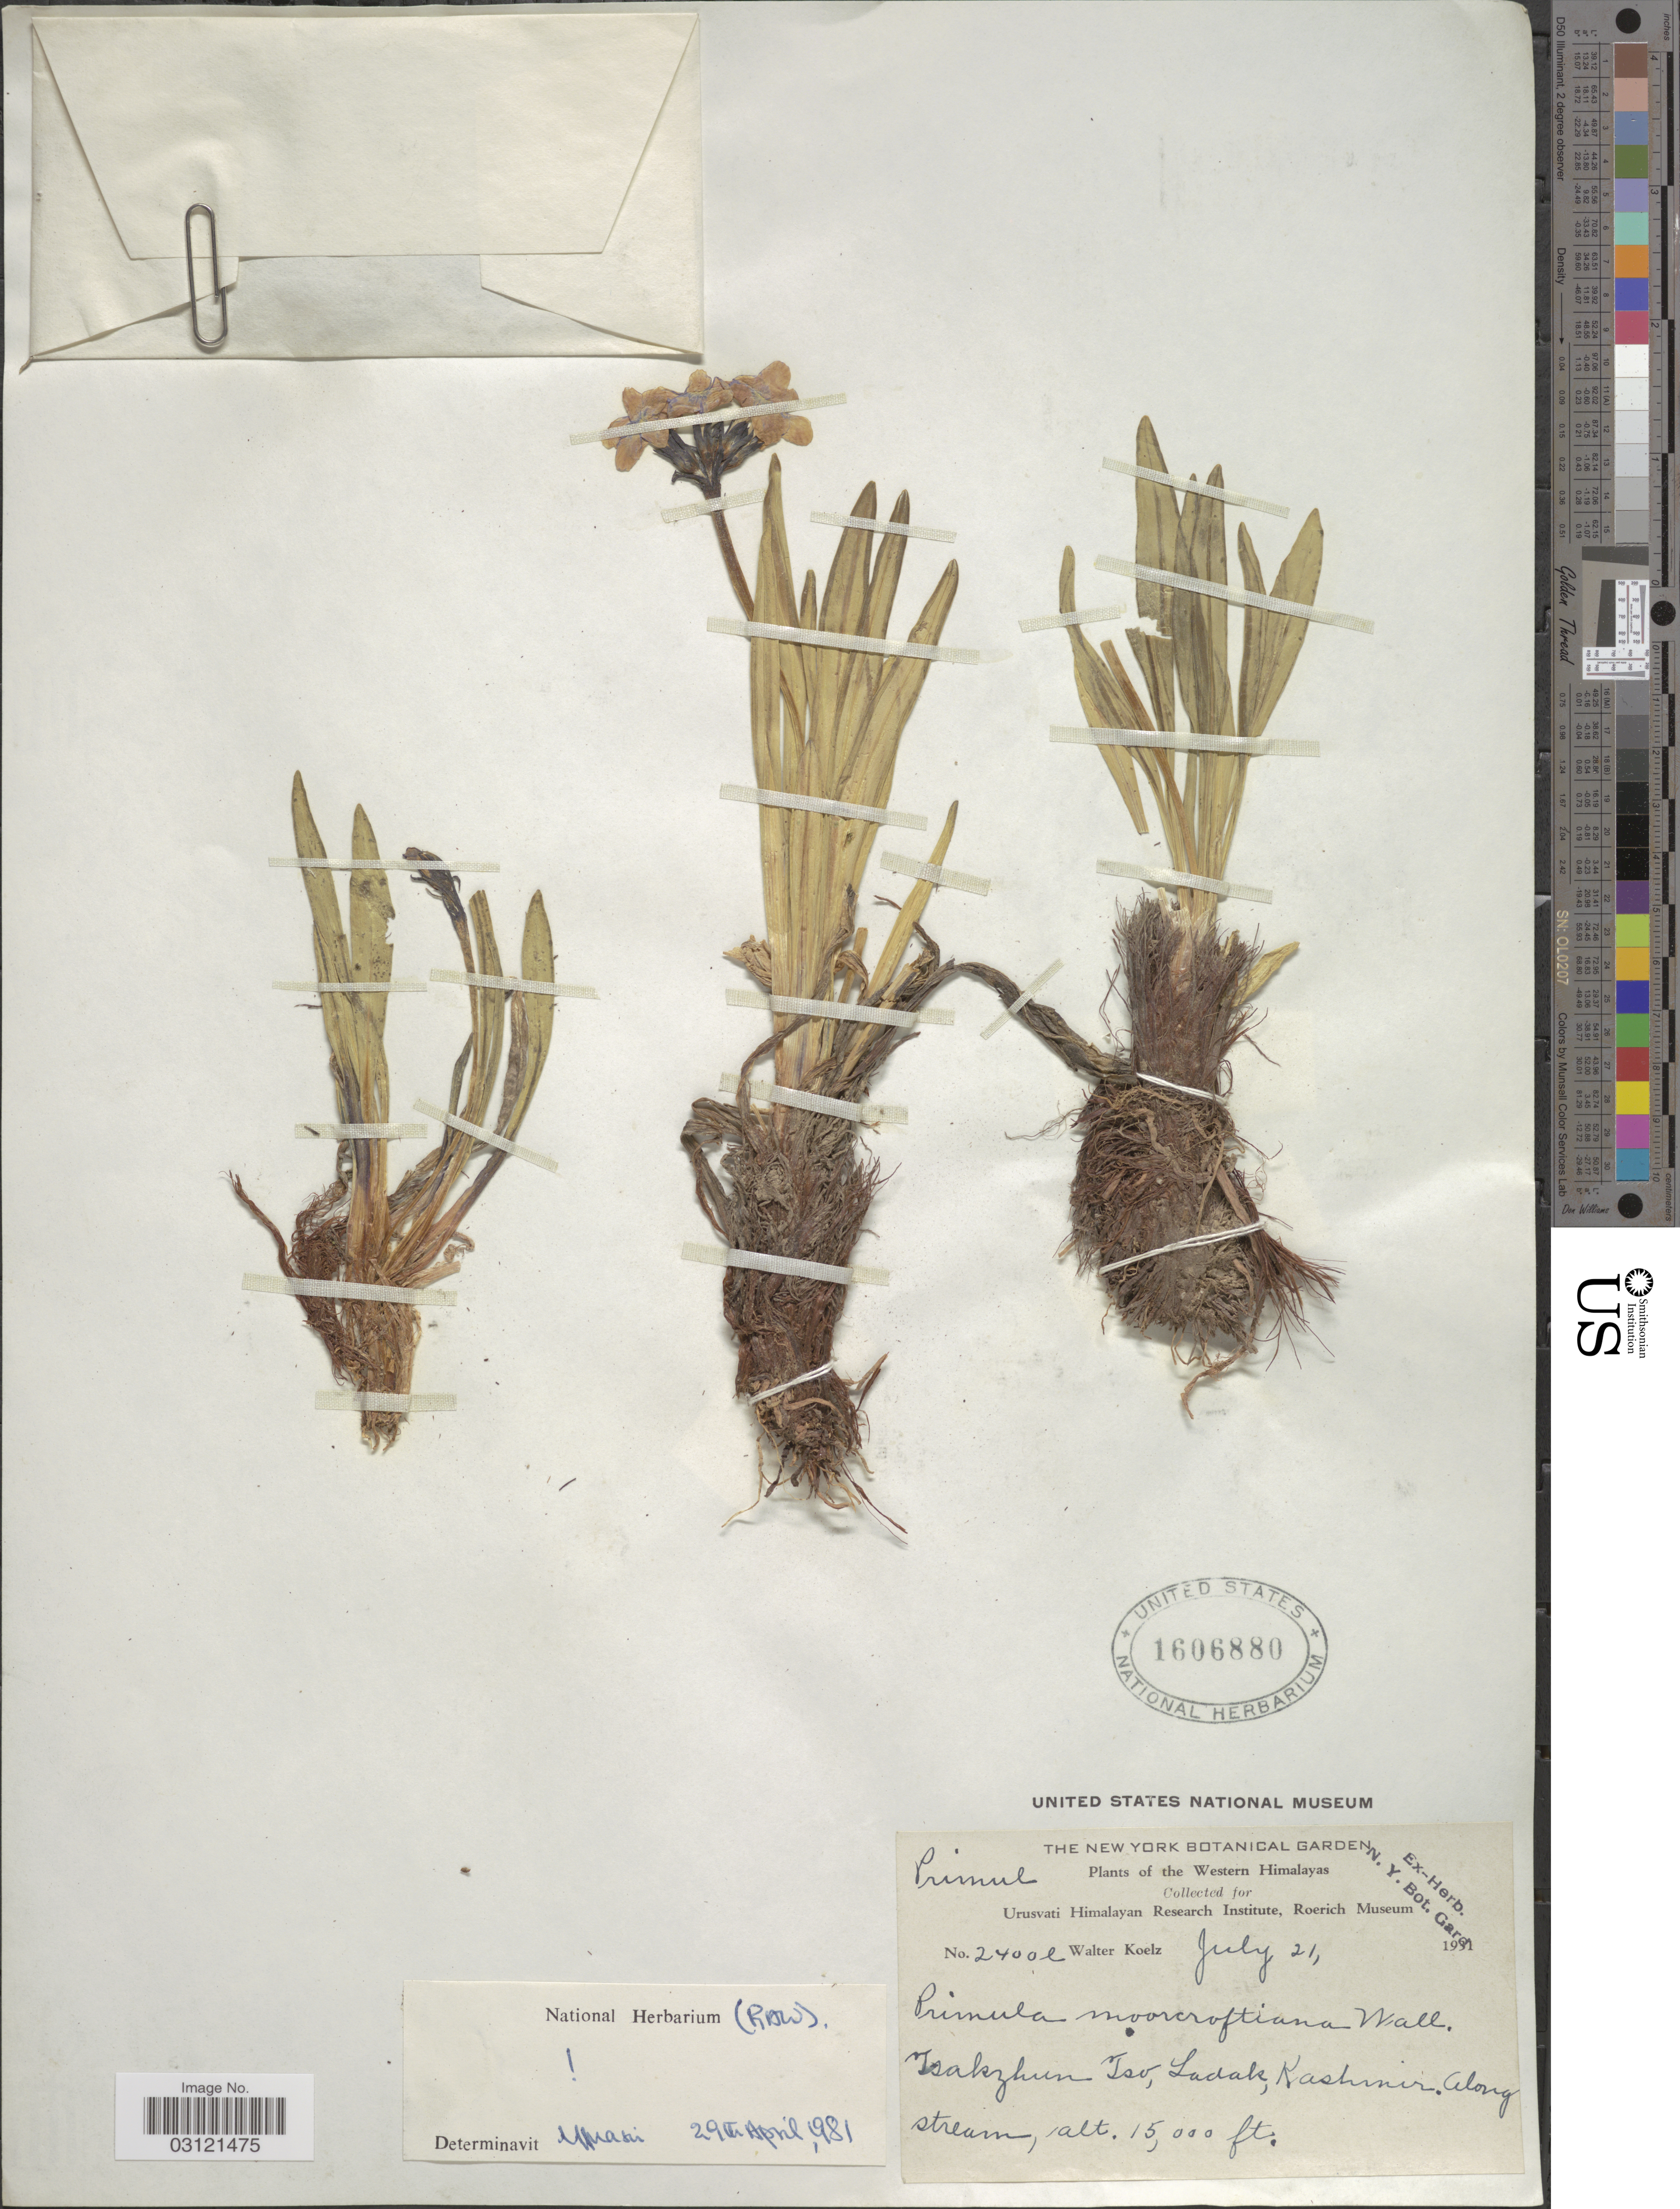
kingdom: Plantae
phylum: Tracheophyta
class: Magnoliopsida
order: Ericales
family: Primulaceae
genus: Primula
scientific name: Primula moorcroftiana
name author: Wall. ex Klatt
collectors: W. N. Koelz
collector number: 2400e*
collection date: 1931-07-21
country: India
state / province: Ladakh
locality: Western Himalayas. Tsakzhun Tso, Ladak, Kashmir. Along stream.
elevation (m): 4572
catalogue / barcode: US 1606880